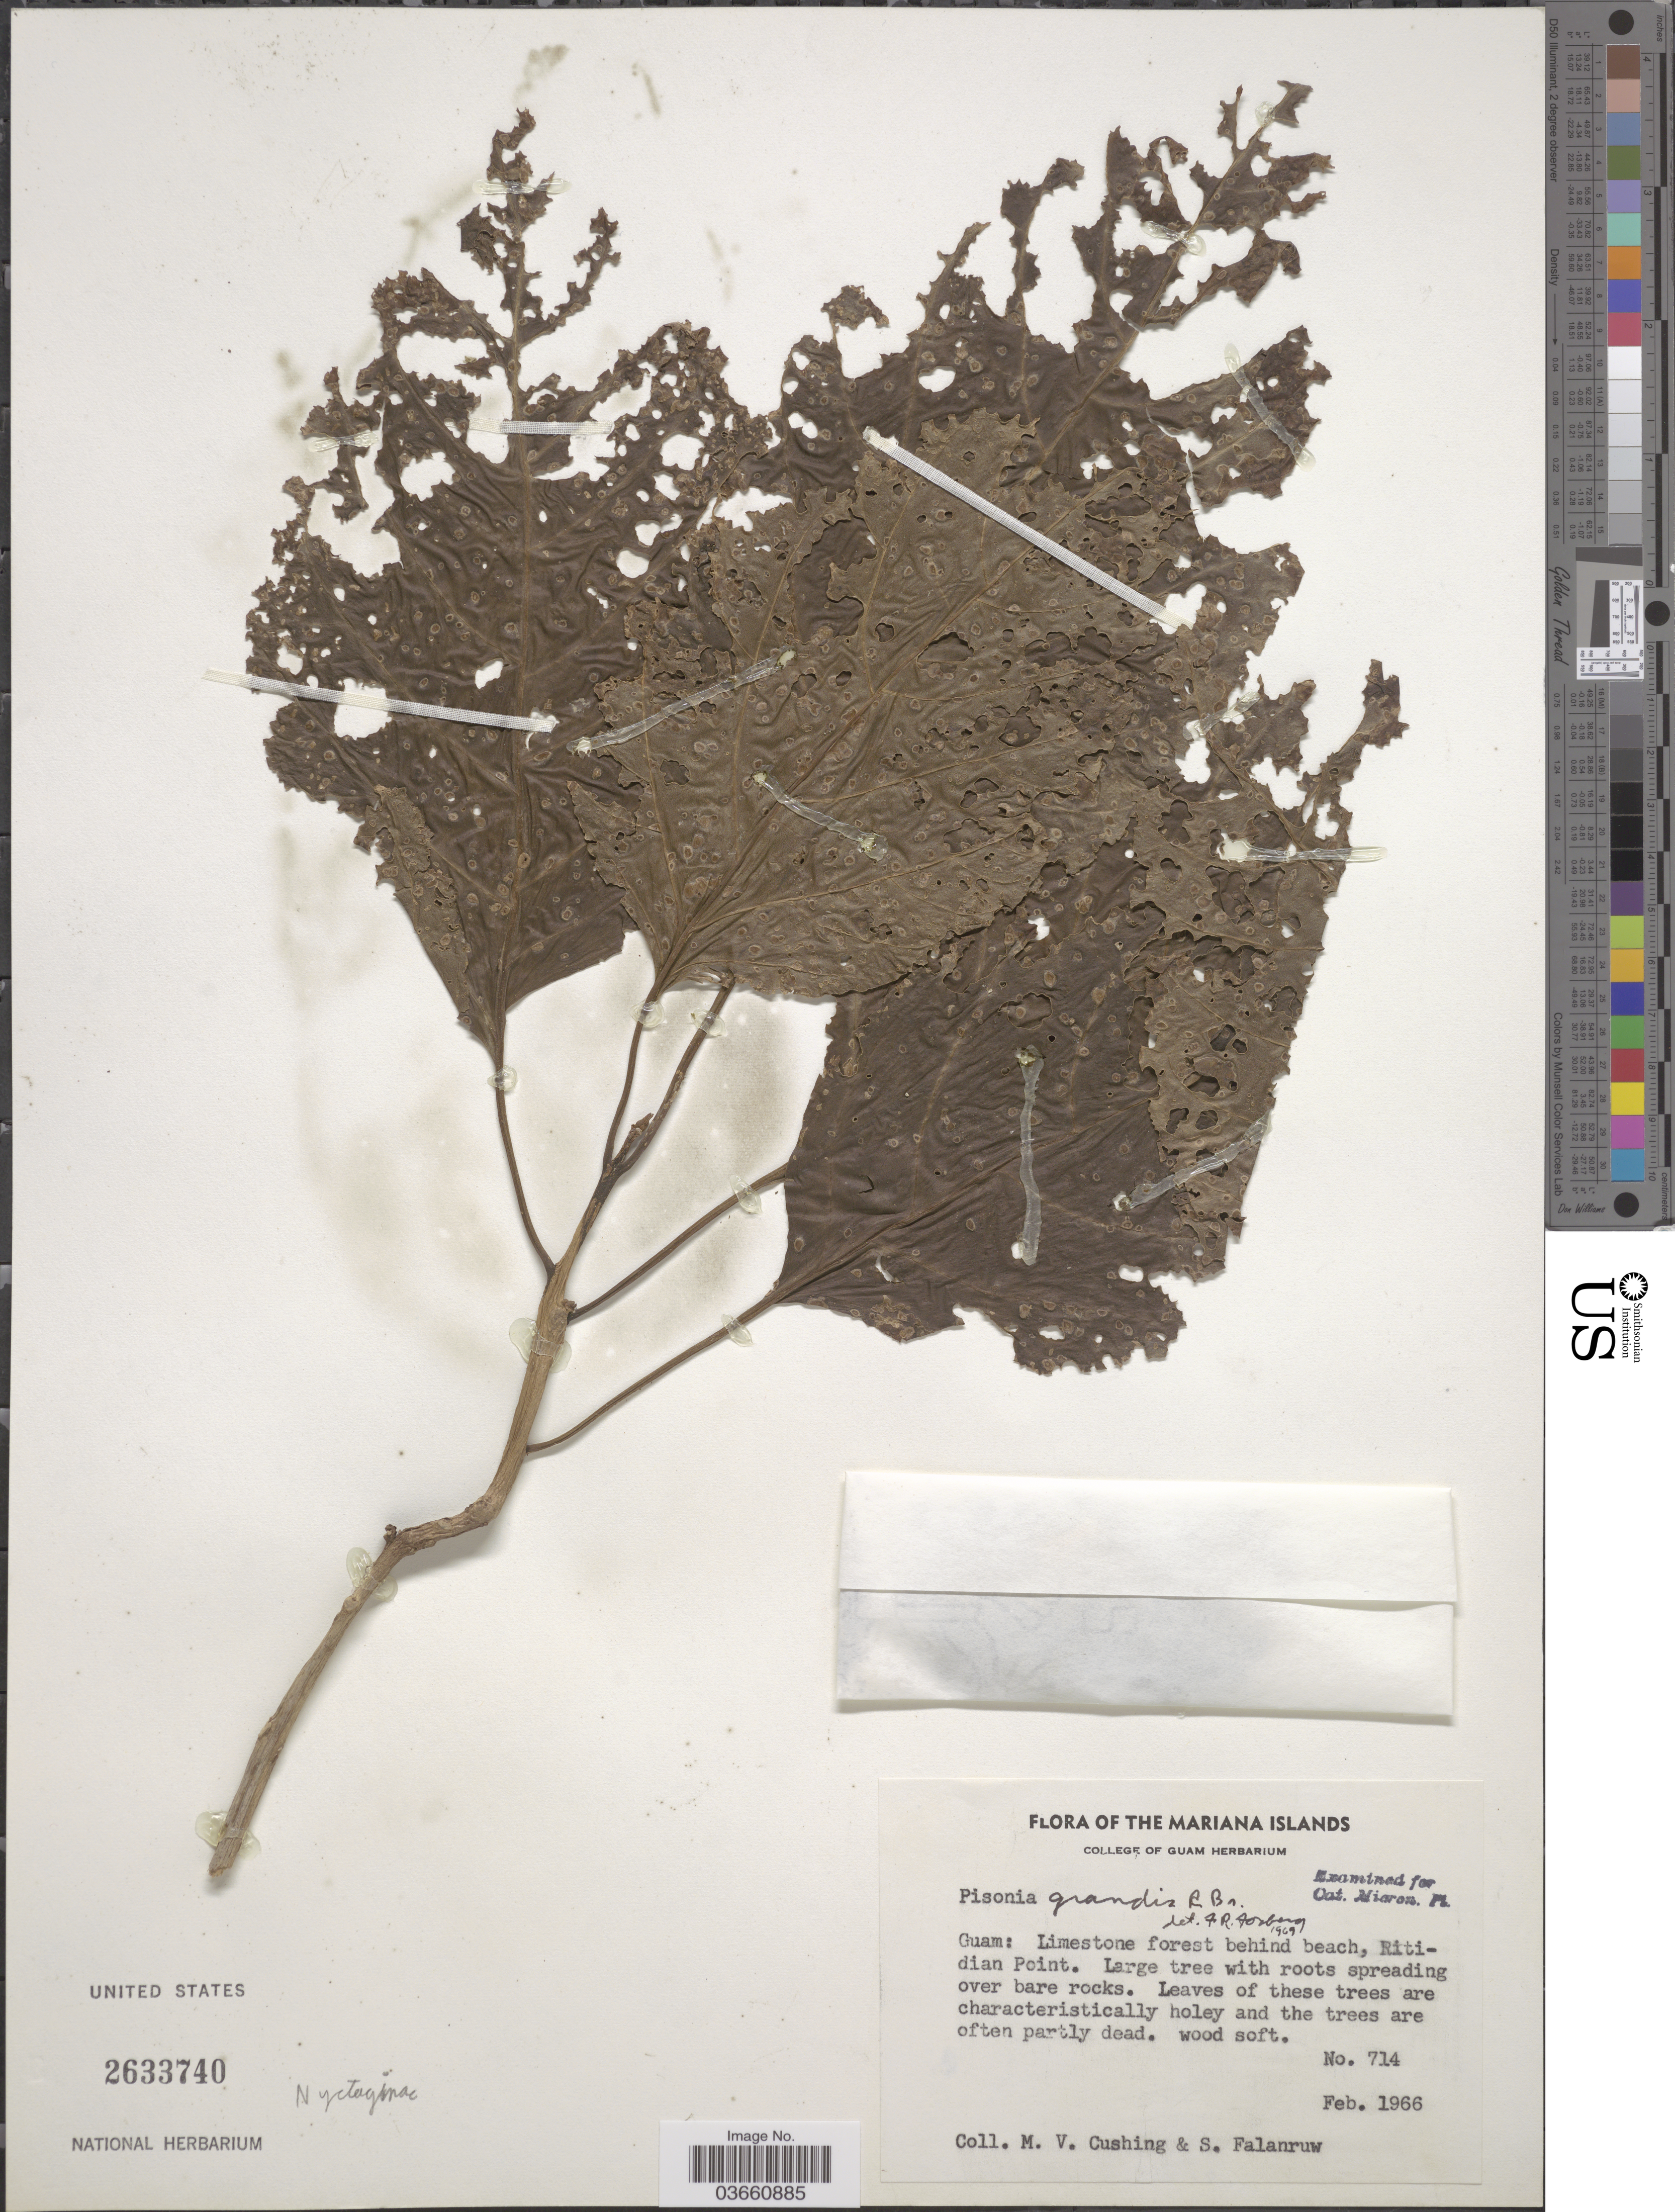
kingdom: Plantae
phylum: Tracheophyta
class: Magnoliopsida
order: Caryophyllales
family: Nyctaginaceae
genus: Pisonia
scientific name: Pisonia grandis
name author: R. Br.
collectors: M. V. Cushing & S. Falanruw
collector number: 714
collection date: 1966-02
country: Guam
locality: Mariana Islands. Limestone forest behind beach, Ritidian Point.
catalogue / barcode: US 2633740